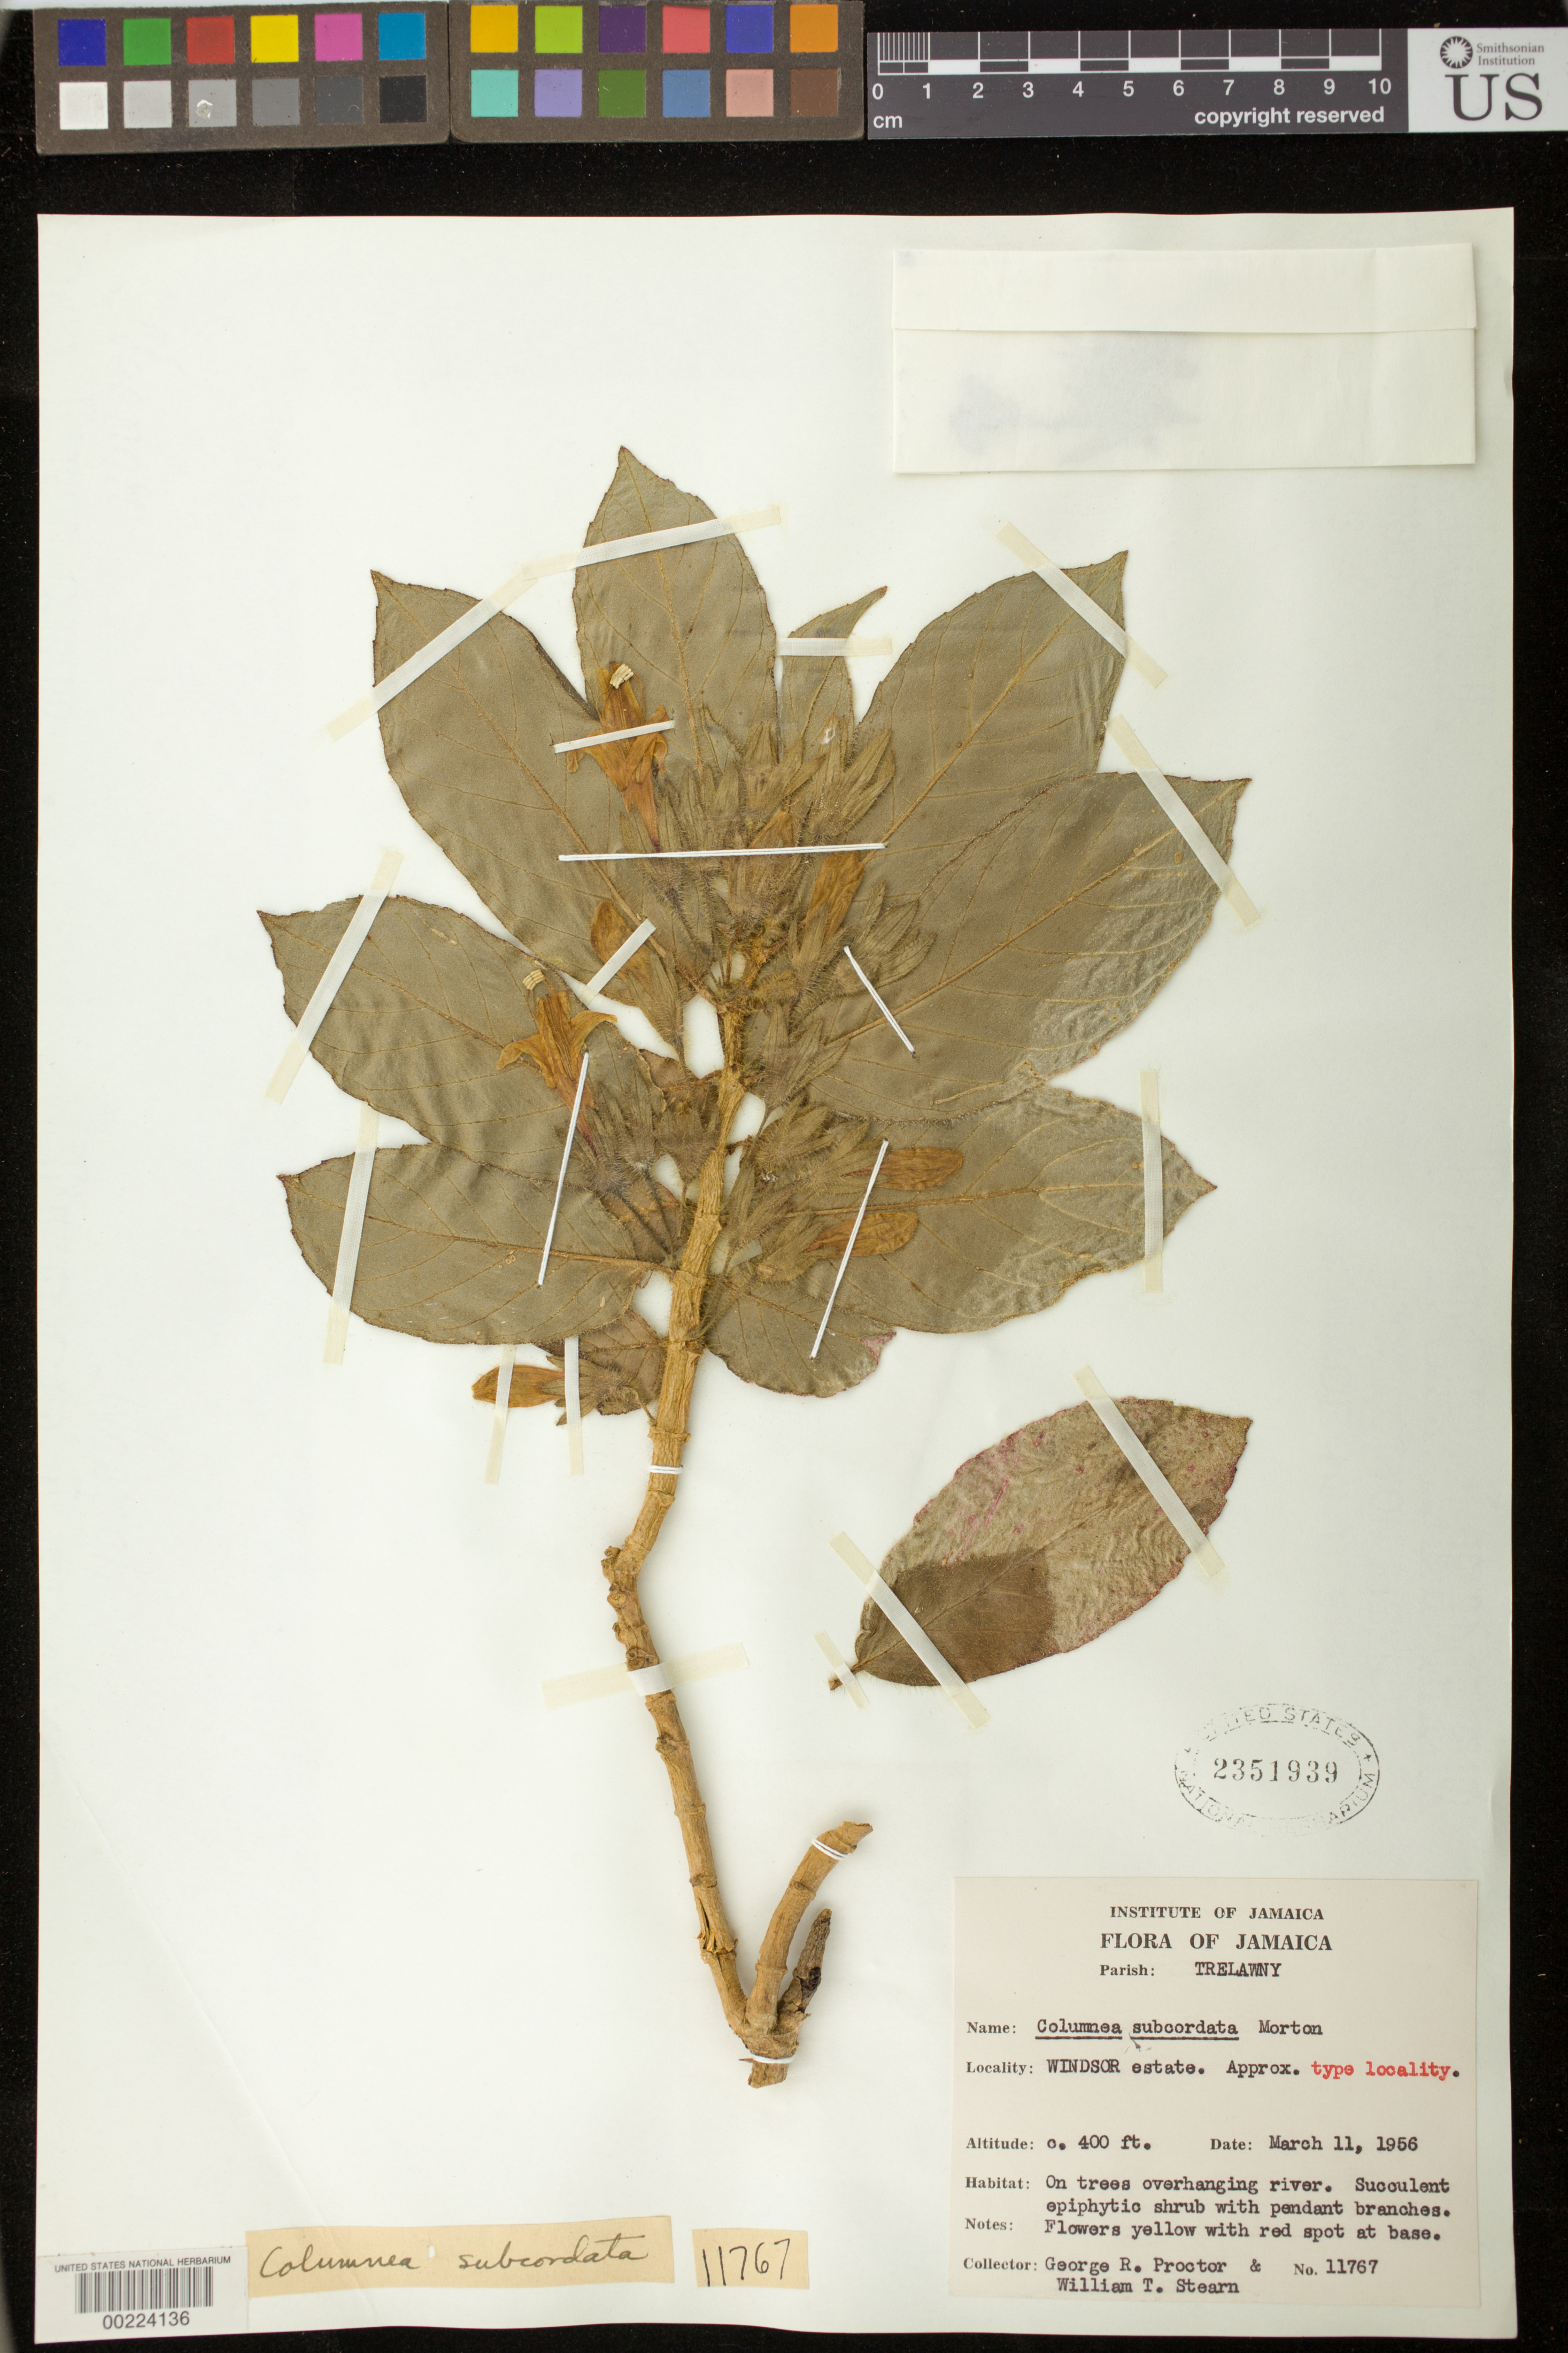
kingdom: Plantae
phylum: Tracheophyta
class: Magnoliopsida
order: Lamiales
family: Gesneriaceae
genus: Columnea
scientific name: Columnea subcordata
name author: C.V. Morton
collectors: G. R. Proctor & W. T. Stearn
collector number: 11767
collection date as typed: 11 Mar 1956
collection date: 1956-03-11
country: Jamaica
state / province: Trelawny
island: Jamaica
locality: Windsor estate, approx type locality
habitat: On trees overhanging river, succulent epiphytic shrub with pendent branches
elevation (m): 122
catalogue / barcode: US 2351939